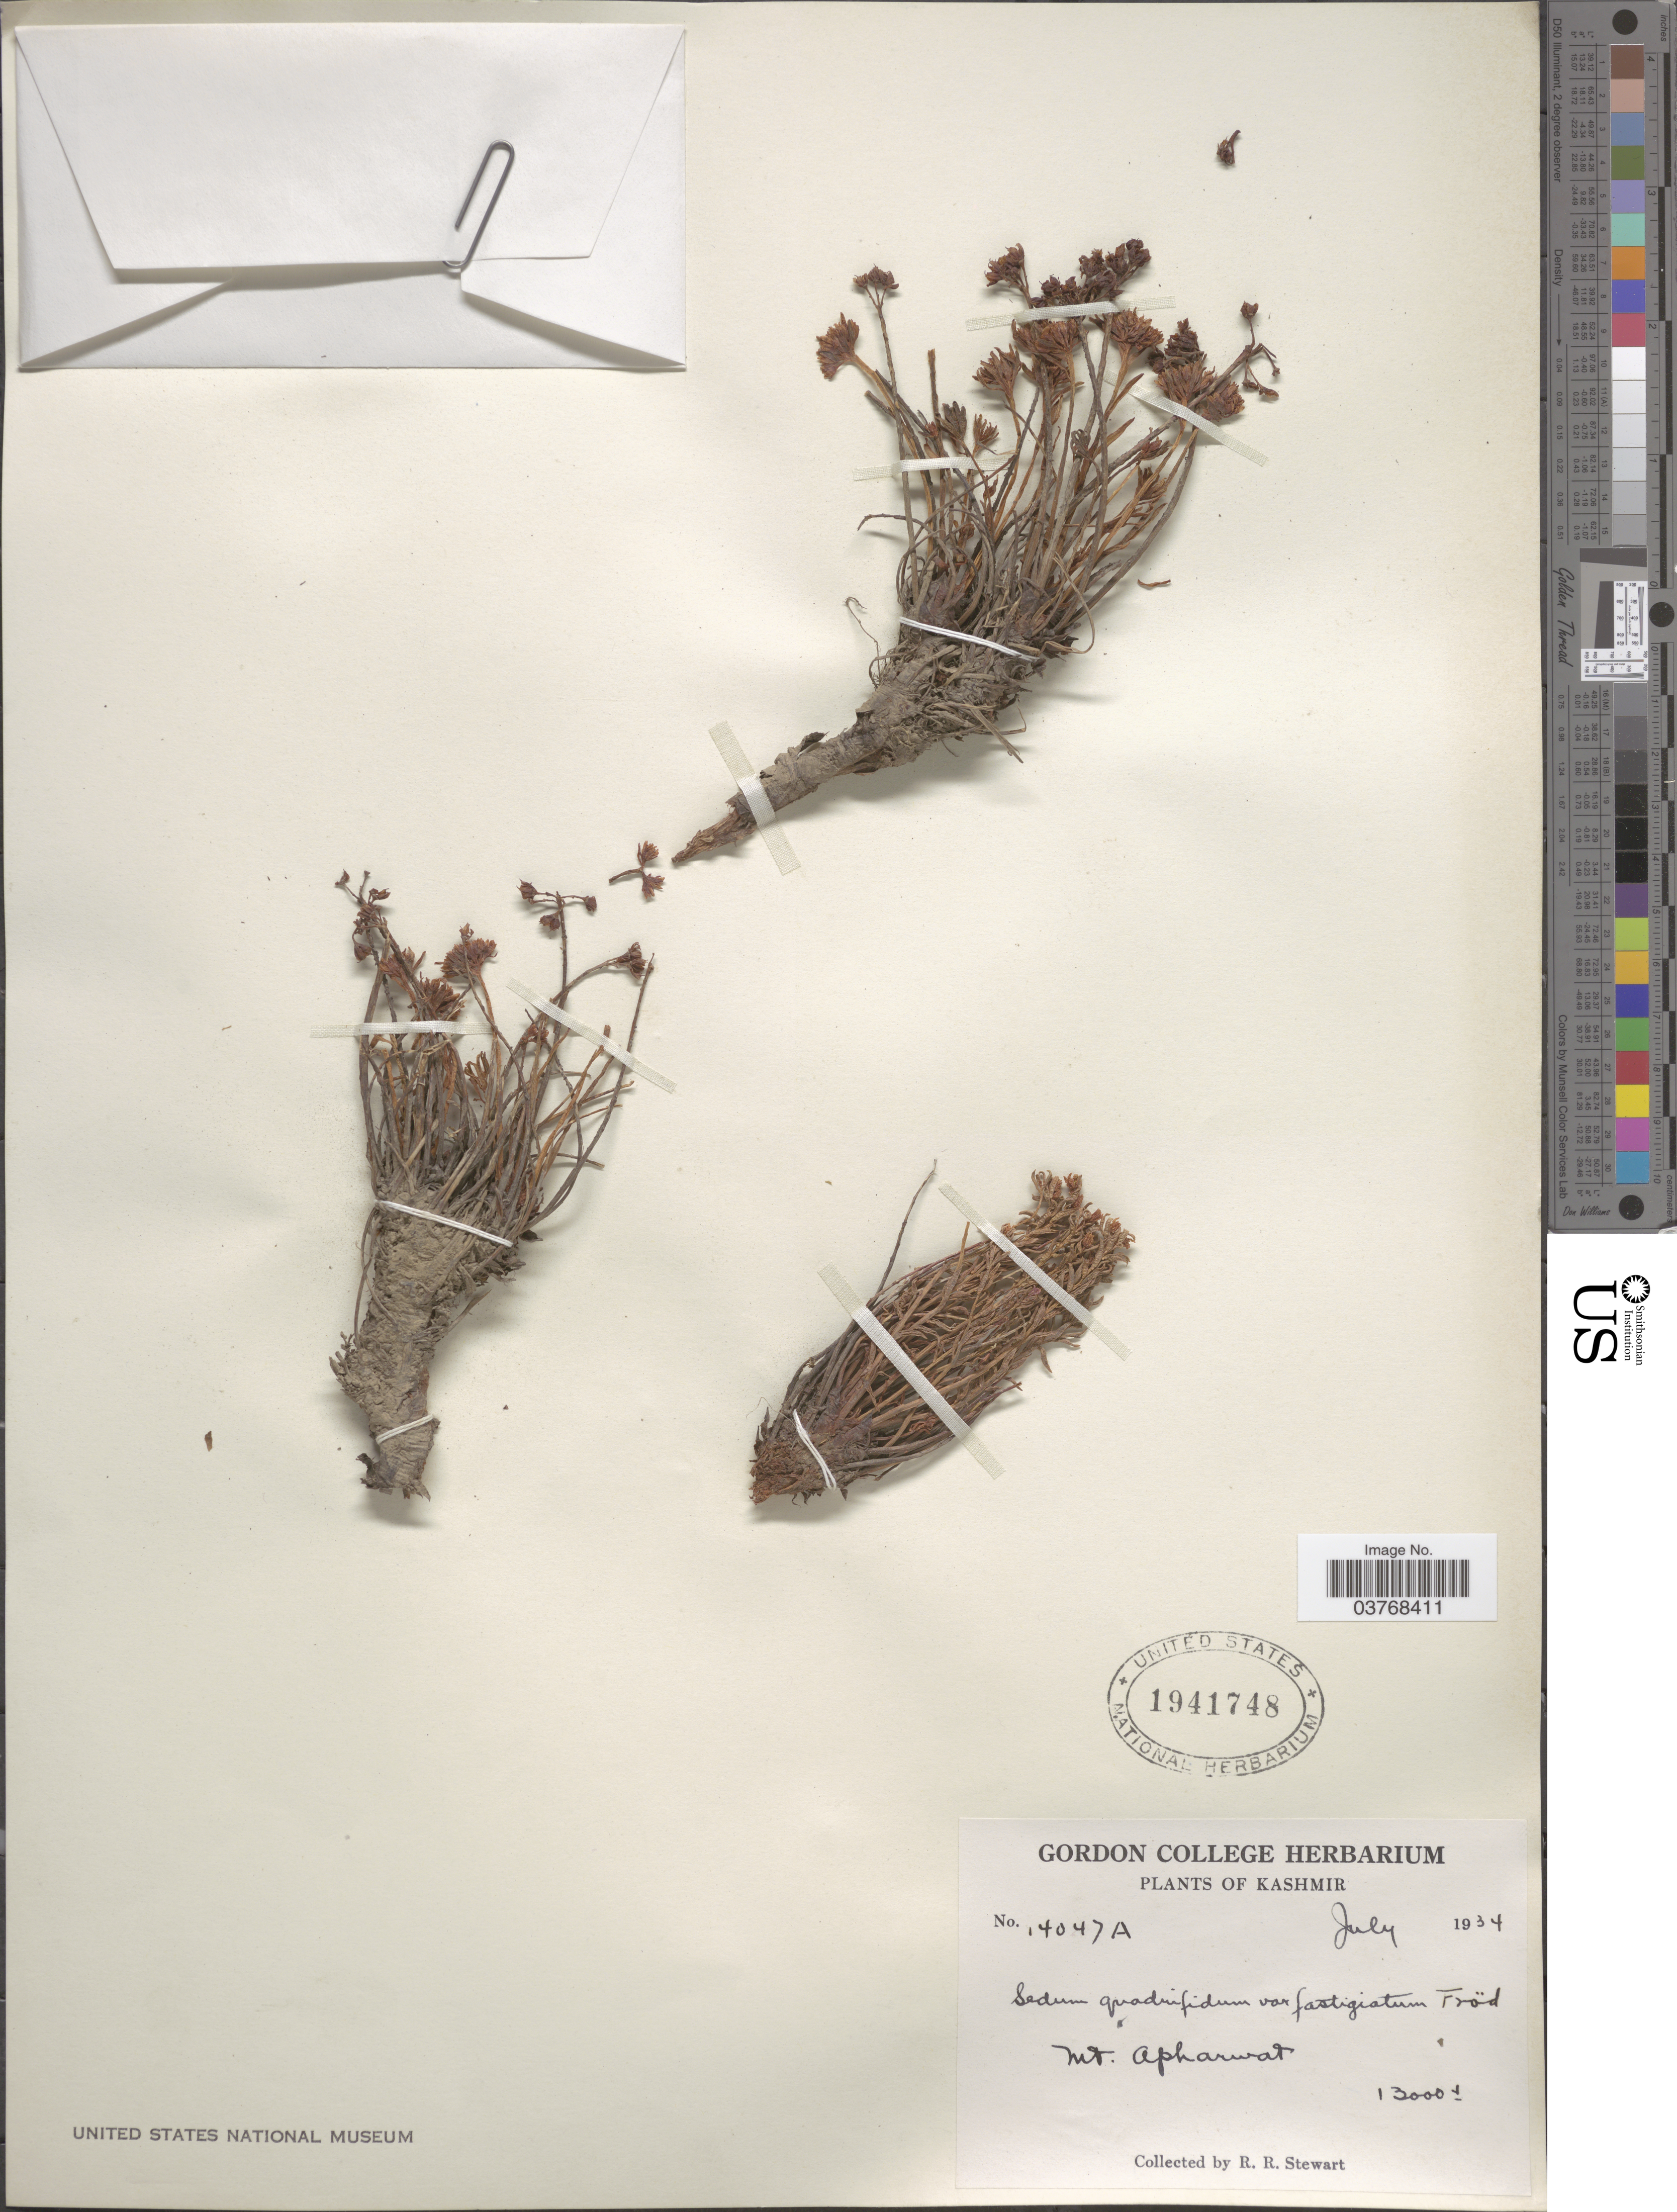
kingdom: Plantae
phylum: Tracheophyta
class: Magnoliopsida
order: Saxifragales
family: Crassulaceae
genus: Rhodiola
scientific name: Rhodiola fastigiata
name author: (Hook. f. & Thomson) S.H. Fu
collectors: R. Stewart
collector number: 14047A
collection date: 1934-07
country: India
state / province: Jammu and Kashmir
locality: Kashmir. Mt. Apharwat.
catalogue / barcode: US 1941748